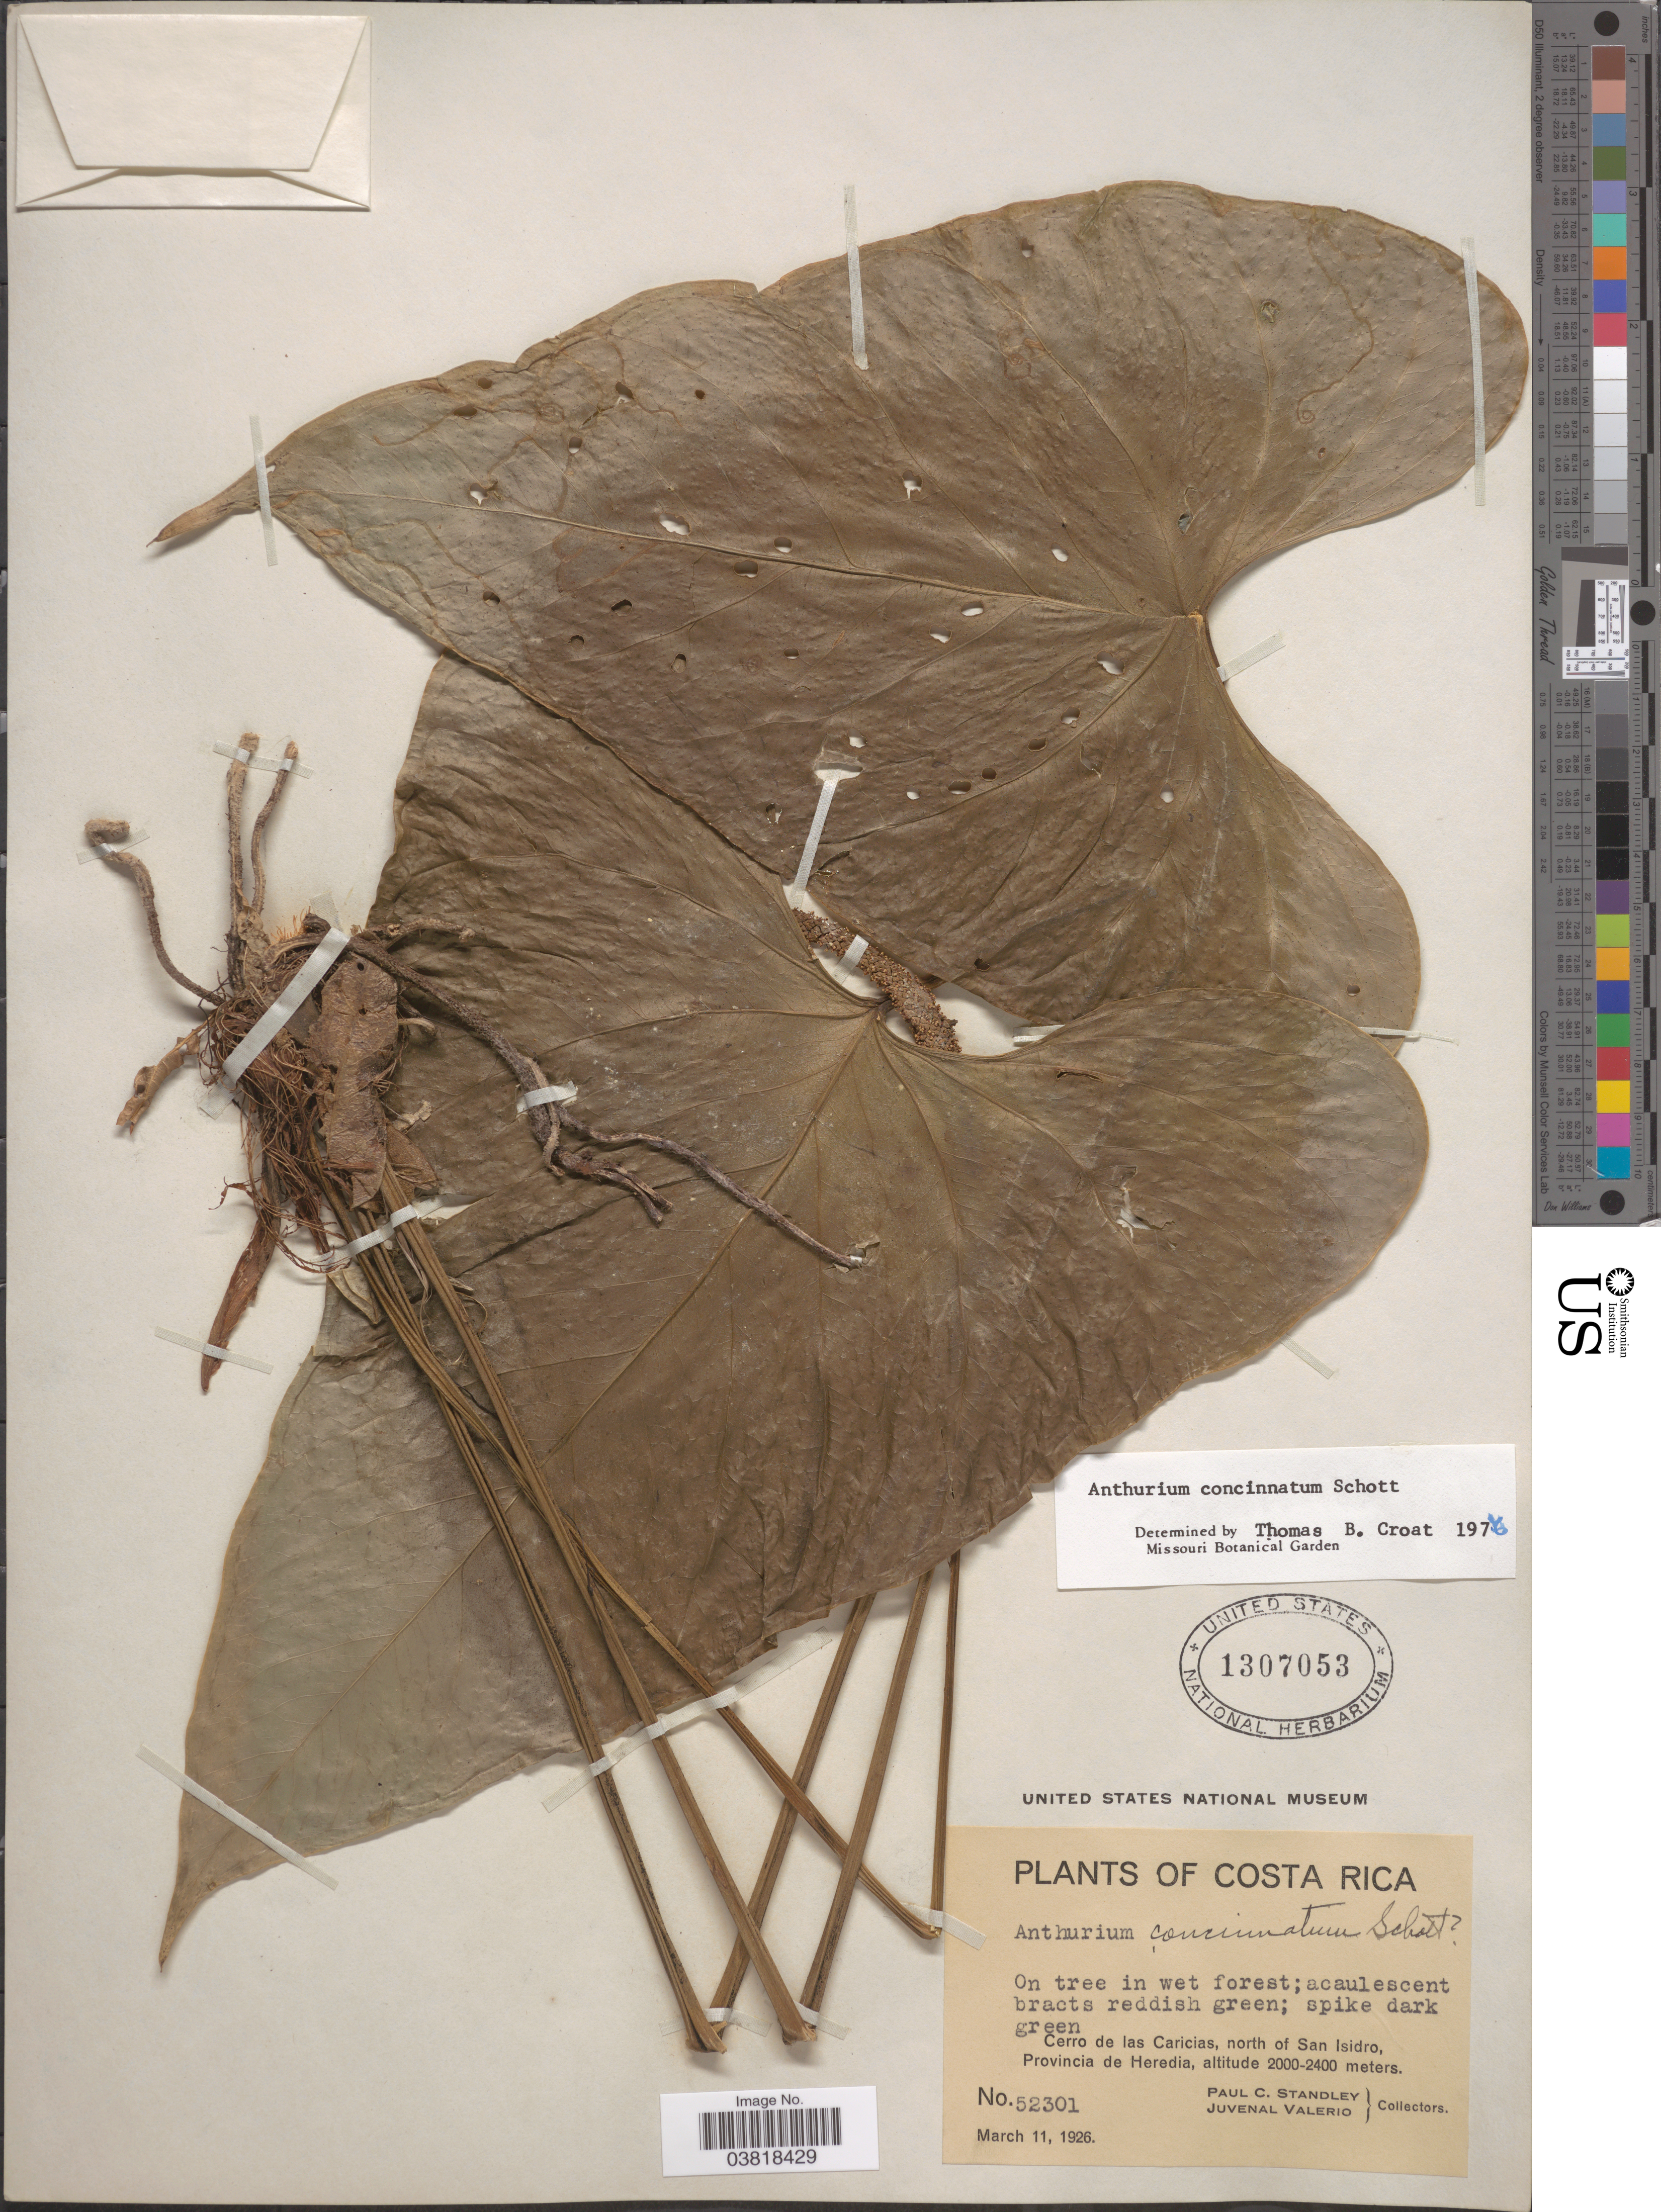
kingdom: Plantae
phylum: Tracheophyta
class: Liliopsida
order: Alismatales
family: Araceae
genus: Anthurium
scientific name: Anthurium concinnatum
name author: Schott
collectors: P. C. Standley & J. Valerio R.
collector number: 52301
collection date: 1926-03-11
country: Costa Rica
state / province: Heredia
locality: Cerro de las Caricias, north of San Isidro.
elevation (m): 2000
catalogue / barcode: US 1307053